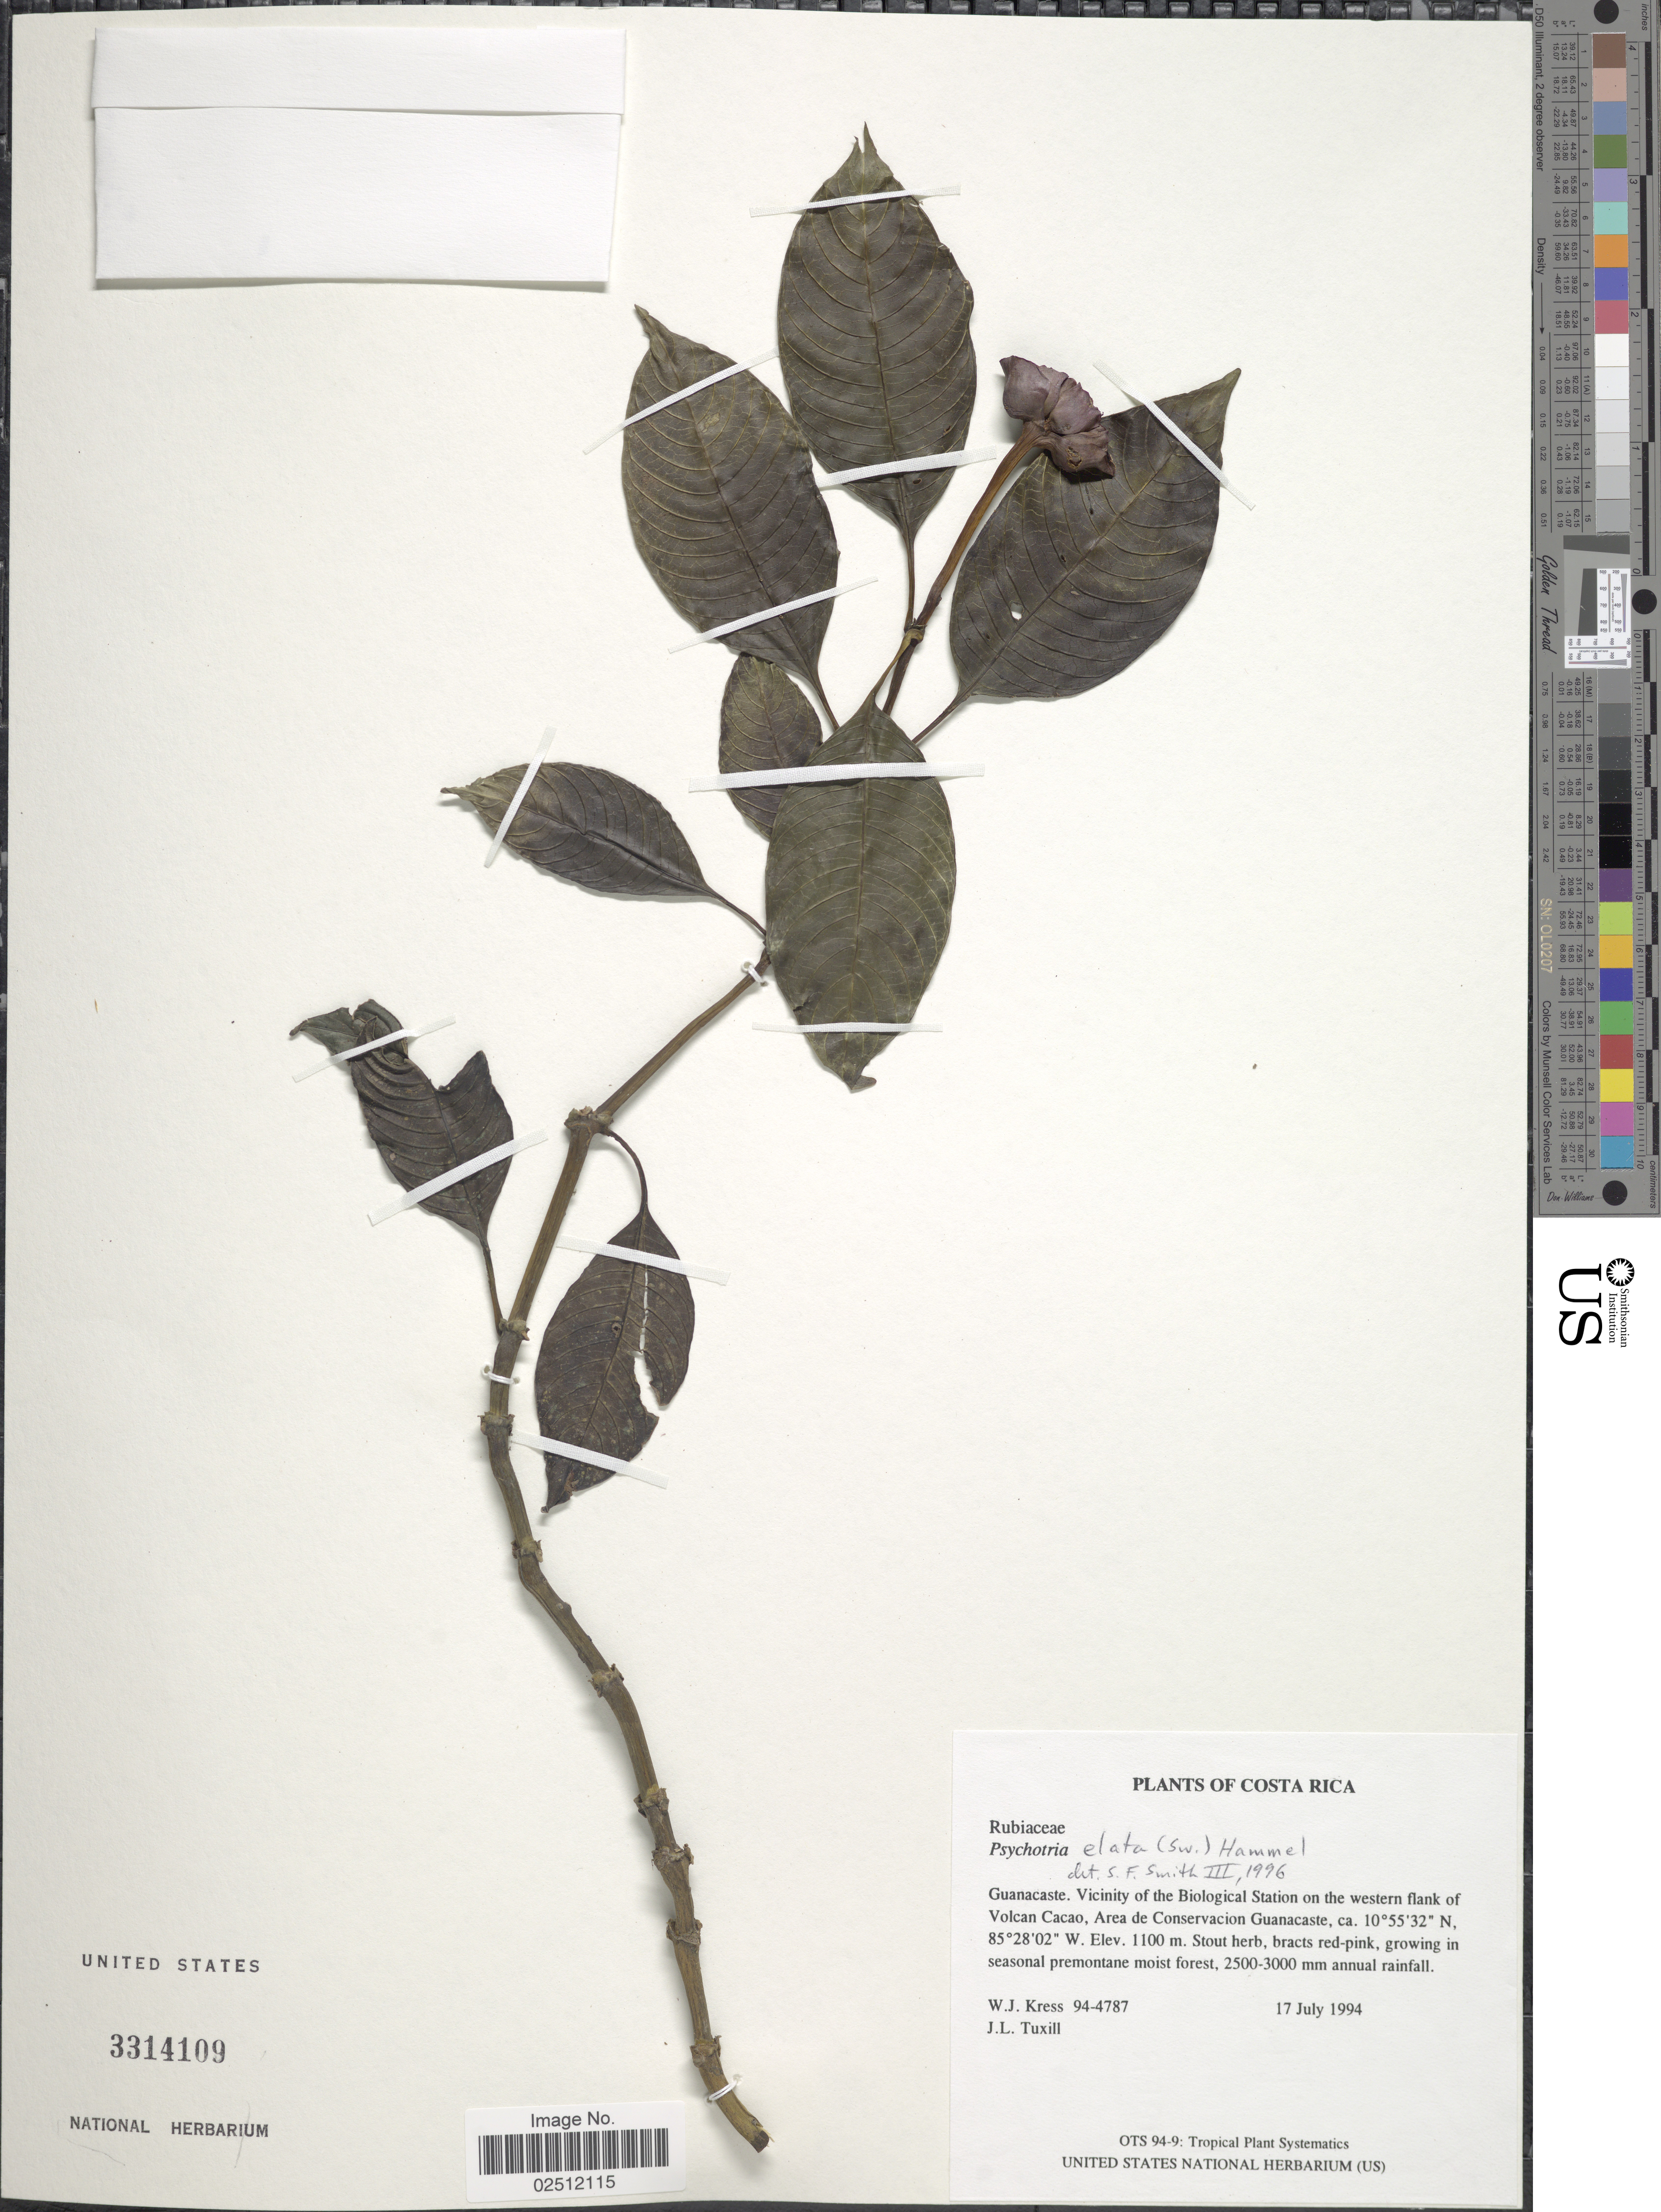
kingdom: Plantae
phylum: Tracheophyta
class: Magnoliopsida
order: Gentianales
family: Rubiaceae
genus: Psychotria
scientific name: Psychotria elata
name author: (Sw.) Hammel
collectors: W. J. Kress & J. L. Tuxill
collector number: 94-4787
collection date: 1994-07-17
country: Costa Rica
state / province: Guanacaste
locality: Vicinity of the Biological Station on the wetern flank of Volcan Cacao, Area de Consevacion Guanacaste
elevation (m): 1100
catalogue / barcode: US 3314109